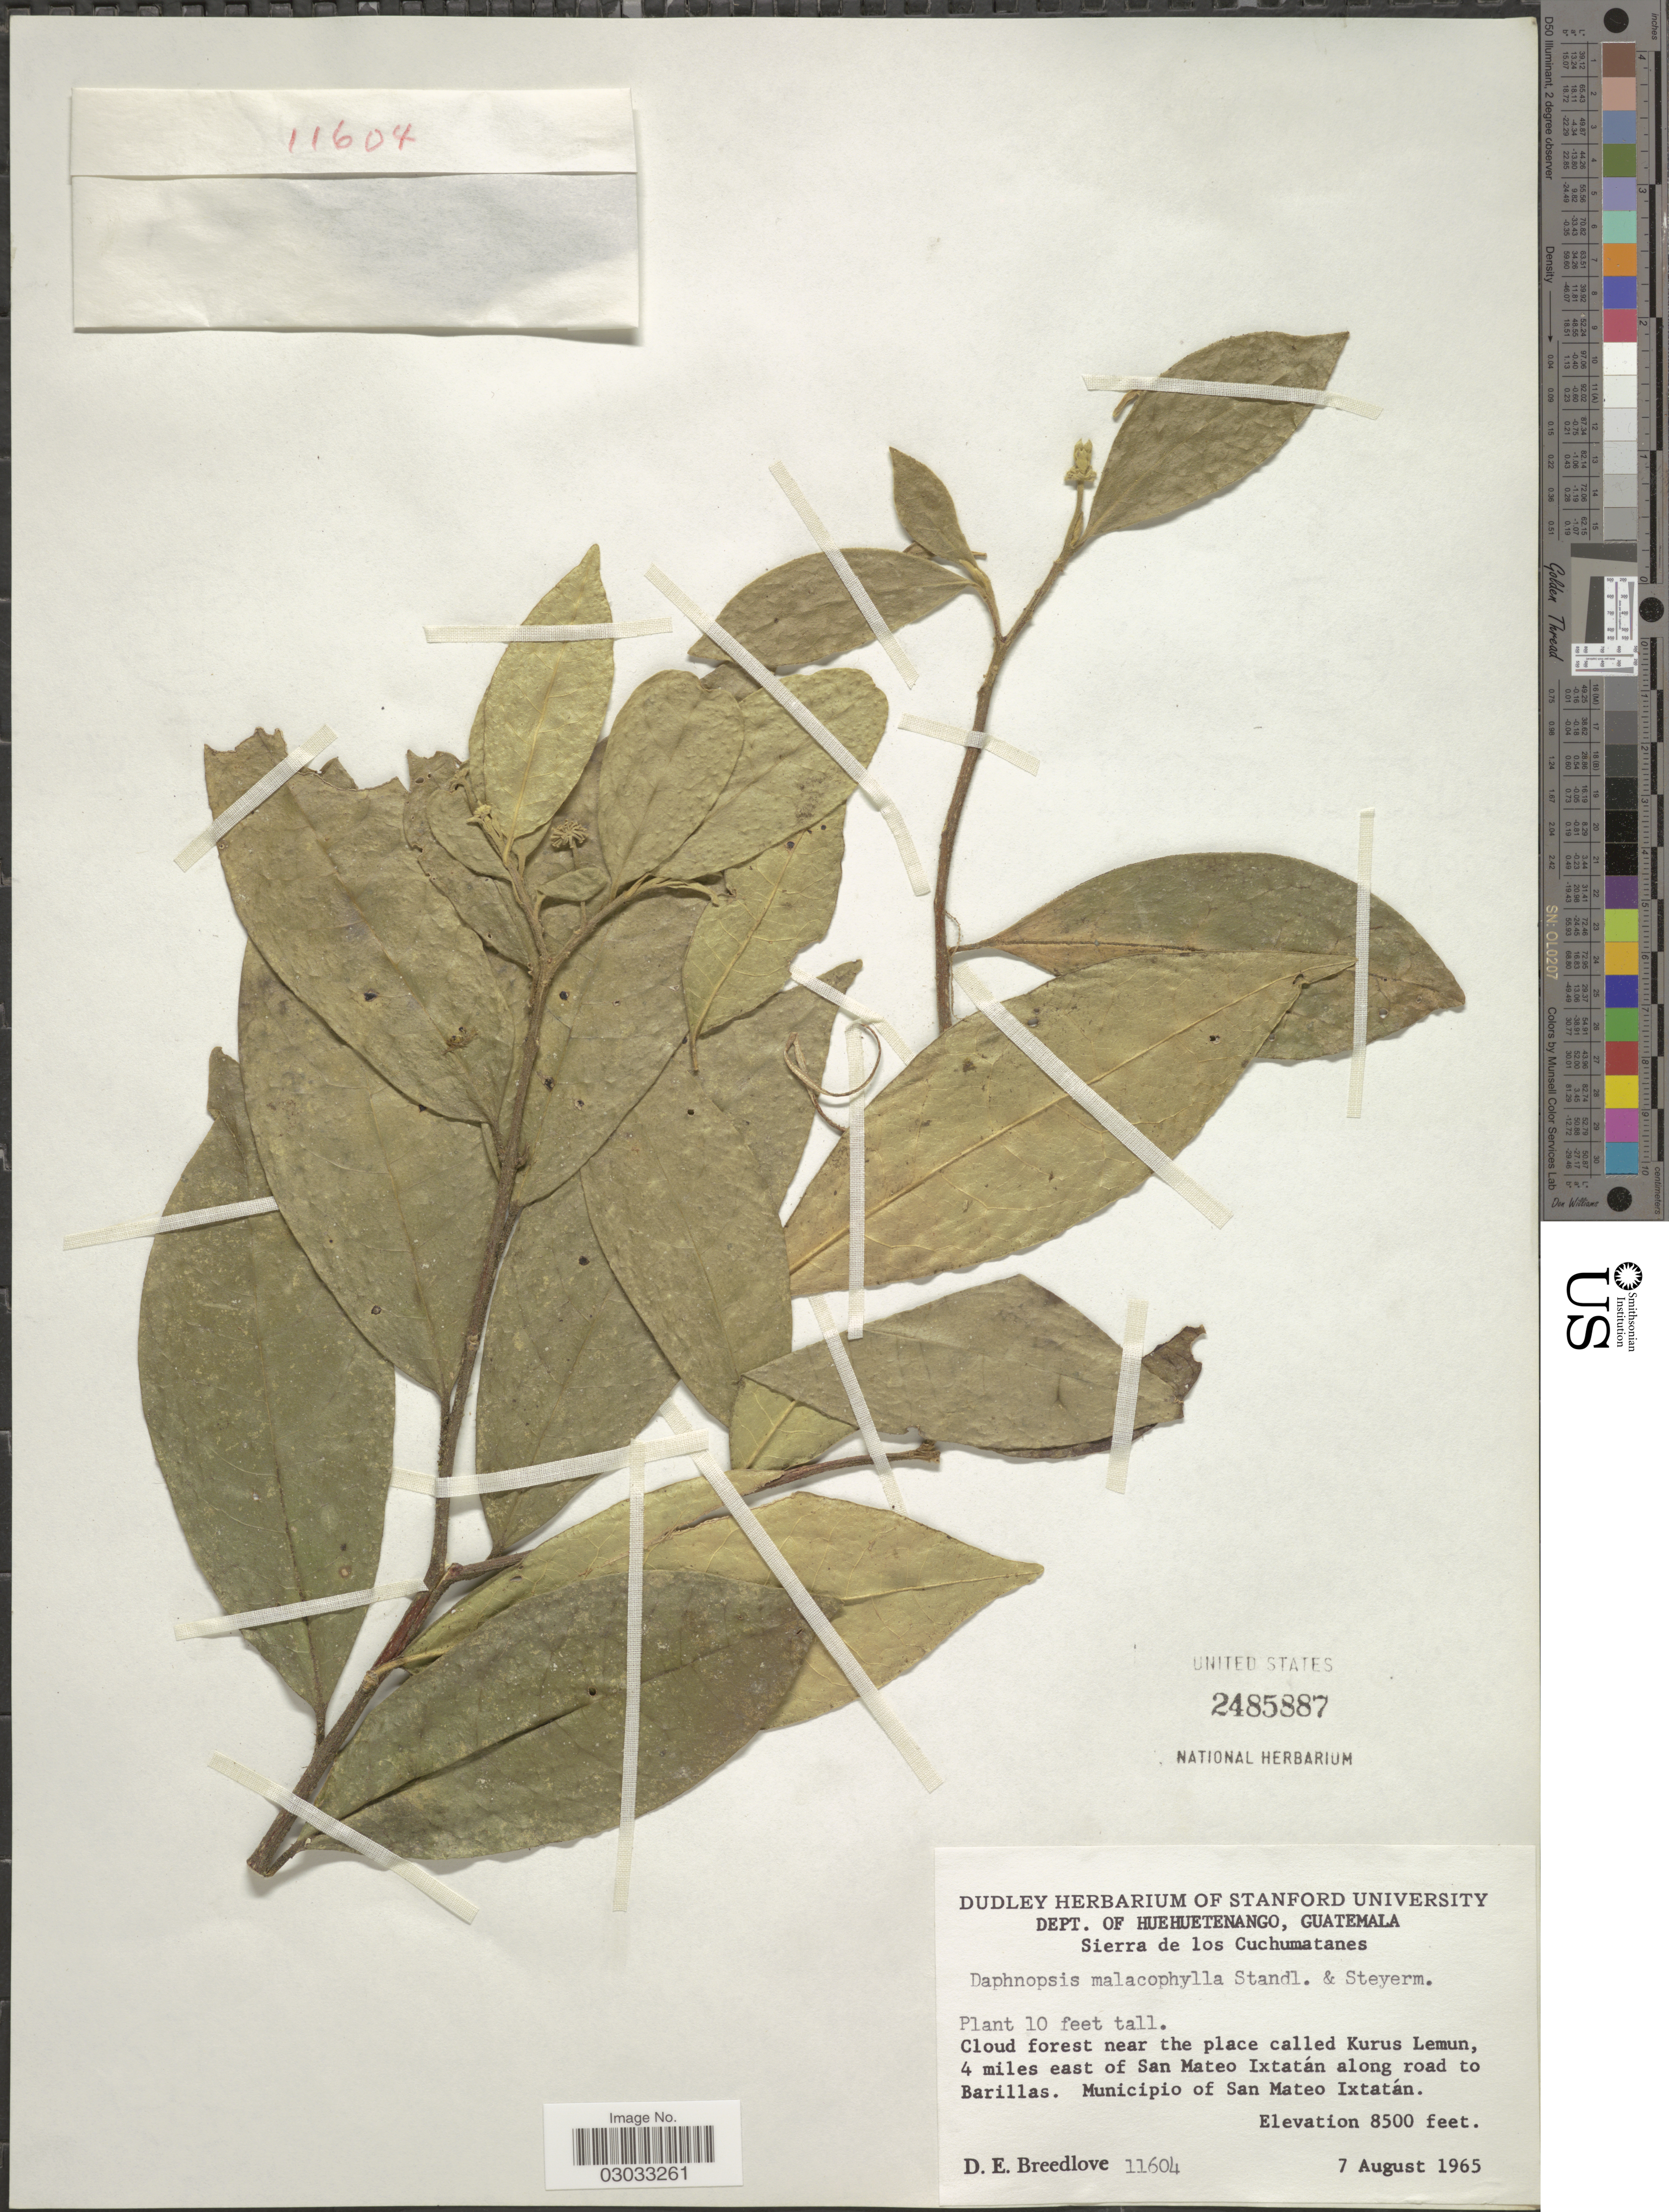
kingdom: Plantae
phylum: Tracheophyta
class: Magnoliopsida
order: Malvales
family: Thymelaeaceae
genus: Daphnopsis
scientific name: Daphnopsis malacophylla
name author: Standl. & Steyerm.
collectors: D. E. Breedlove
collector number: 11604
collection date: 1965-08-07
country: Guatemala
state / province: Huehuetenango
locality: Dept. of Huehuetenango, Sierra de los Cuchumatanes, Cloud forest near the place called Kurus Lemun, 4 miles east of San Mateo Ixtatán along road to Barillas. Municipio of San Mateo Ixtatán.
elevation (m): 2591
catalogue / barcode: US 2485887